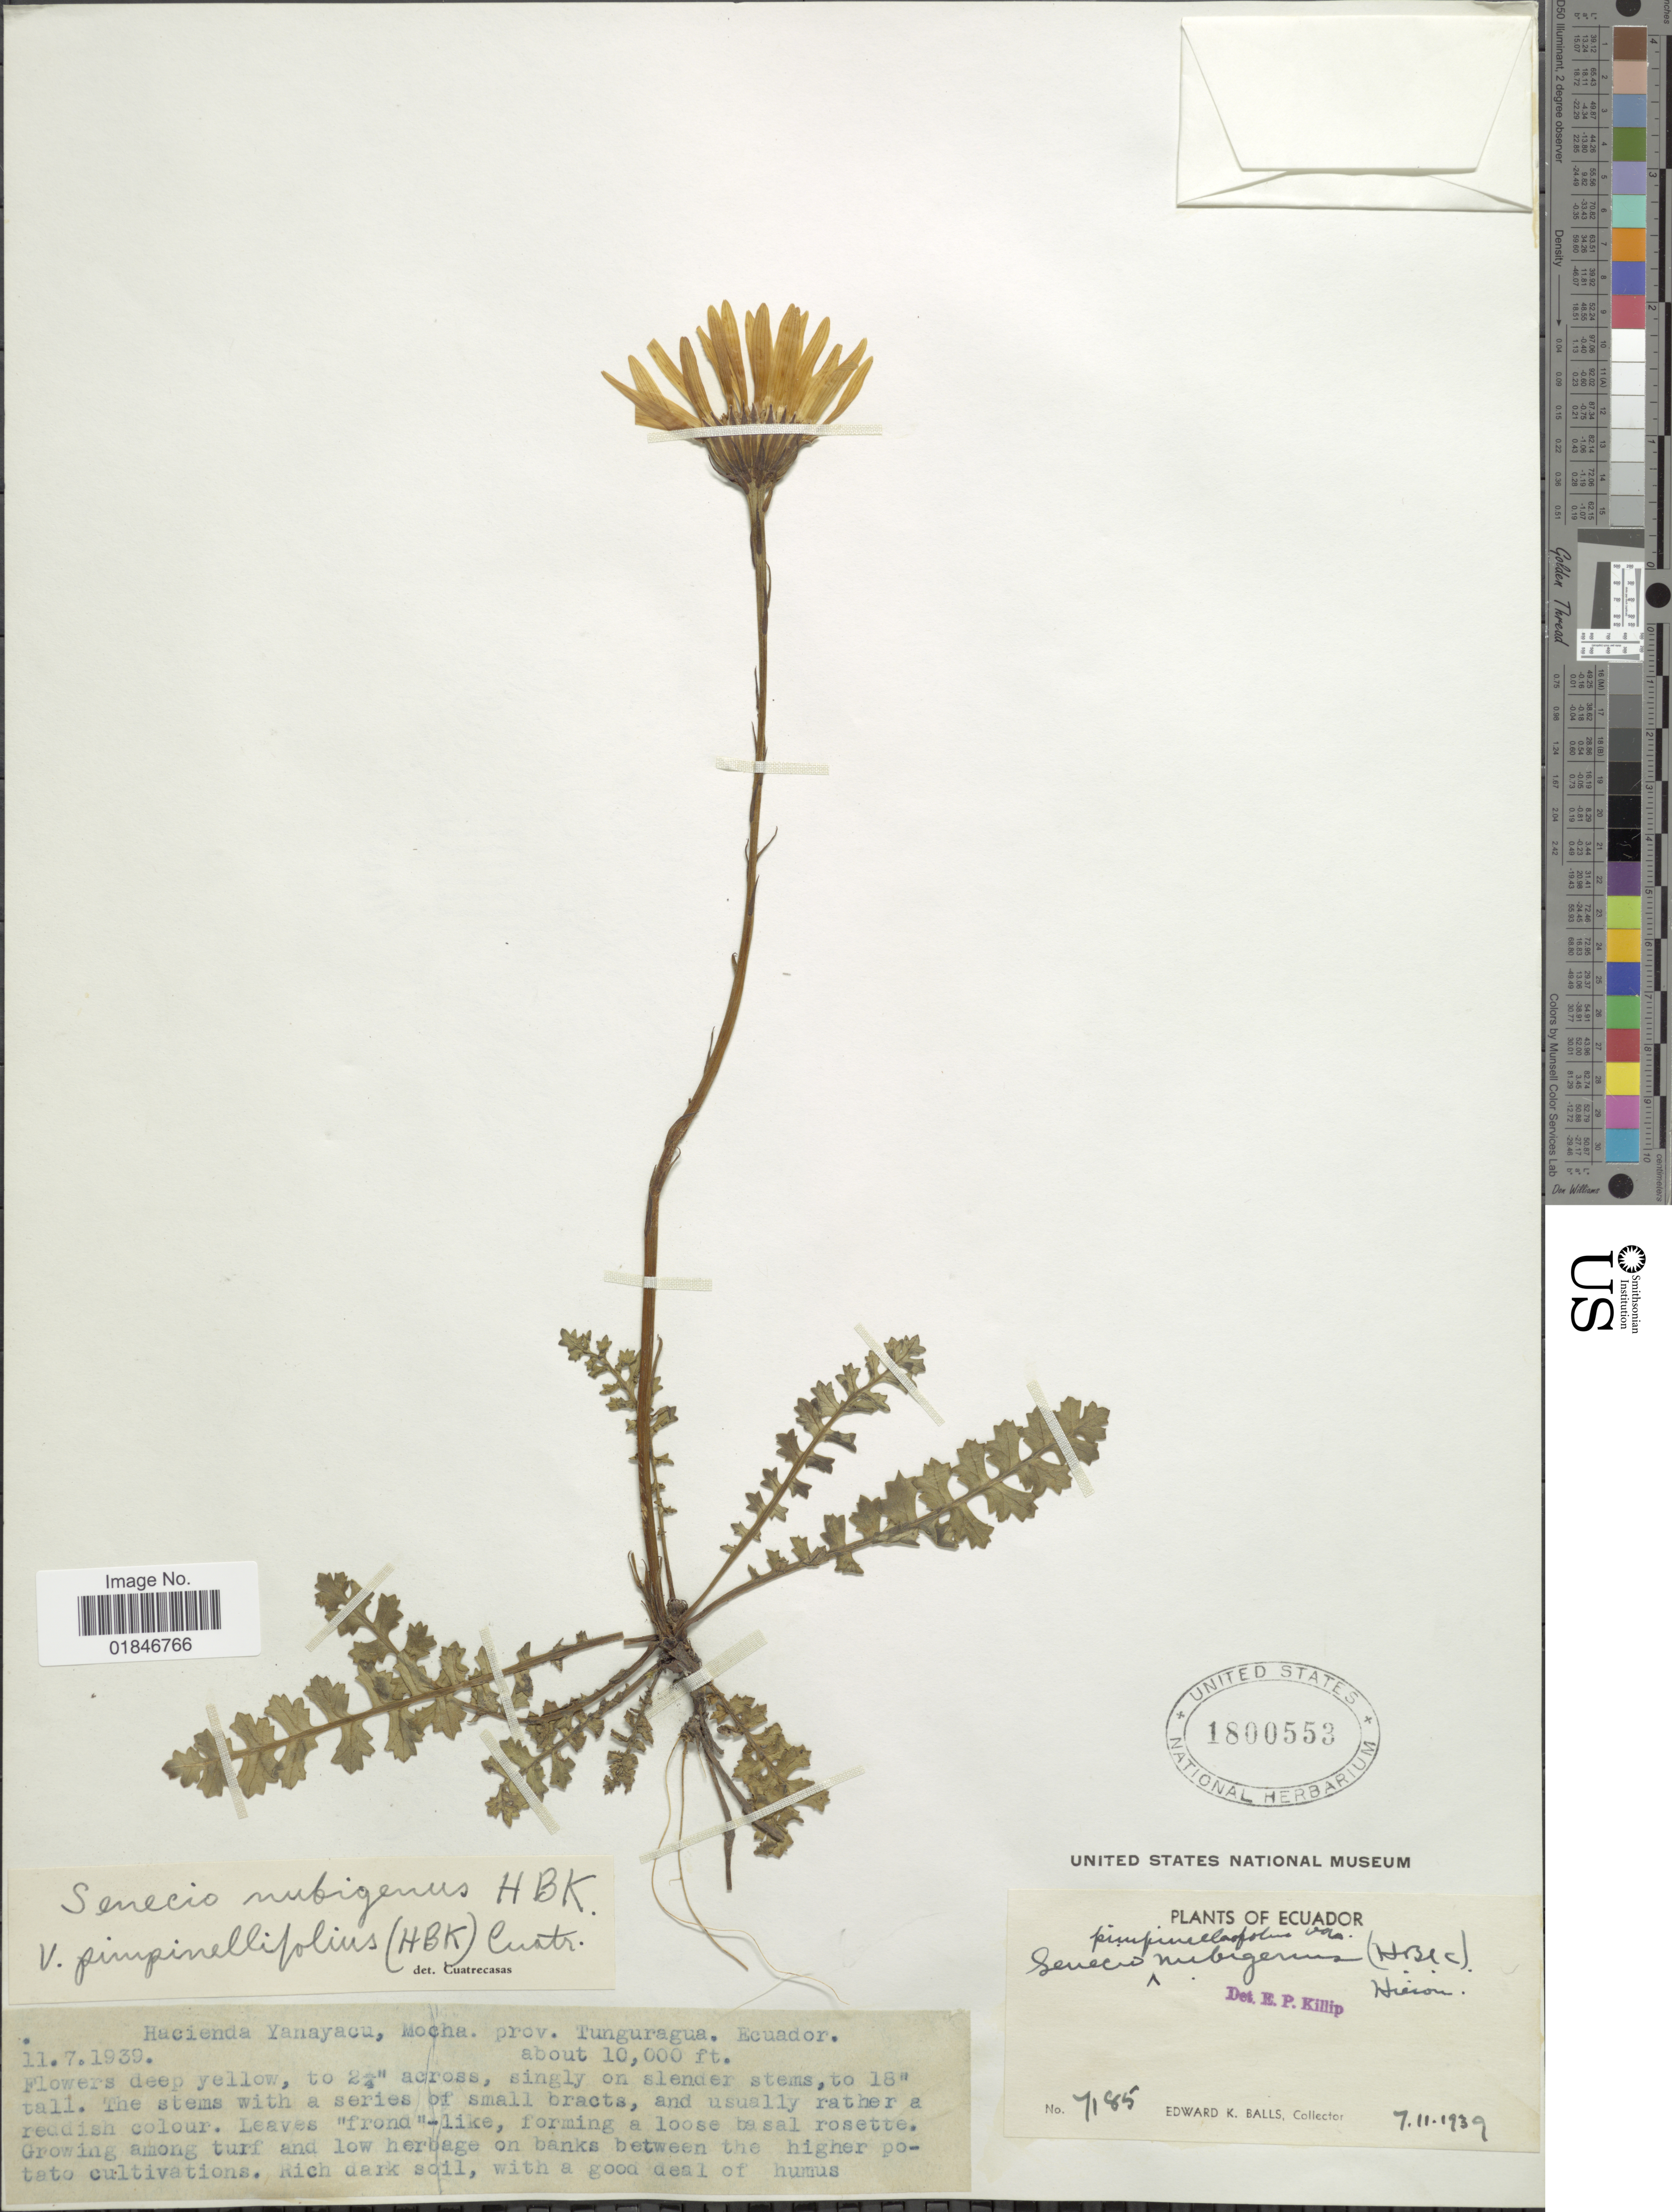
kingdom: Plantae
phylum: Tracheophyta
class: Magnoliopsida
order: Asterales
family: Asteraceae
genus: Dorobaea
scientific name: Dorobaea pimpinellifolia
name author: (Kunth) B. Nord.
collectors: E. K. Balls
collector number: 7185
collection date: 1930-07-11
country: Ecuador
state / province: Tungurahua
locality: Hacienda Yanayacu, Mocha. Prov. Tunguragua, Ecuador.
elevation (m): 3048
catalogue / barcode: US 1800553